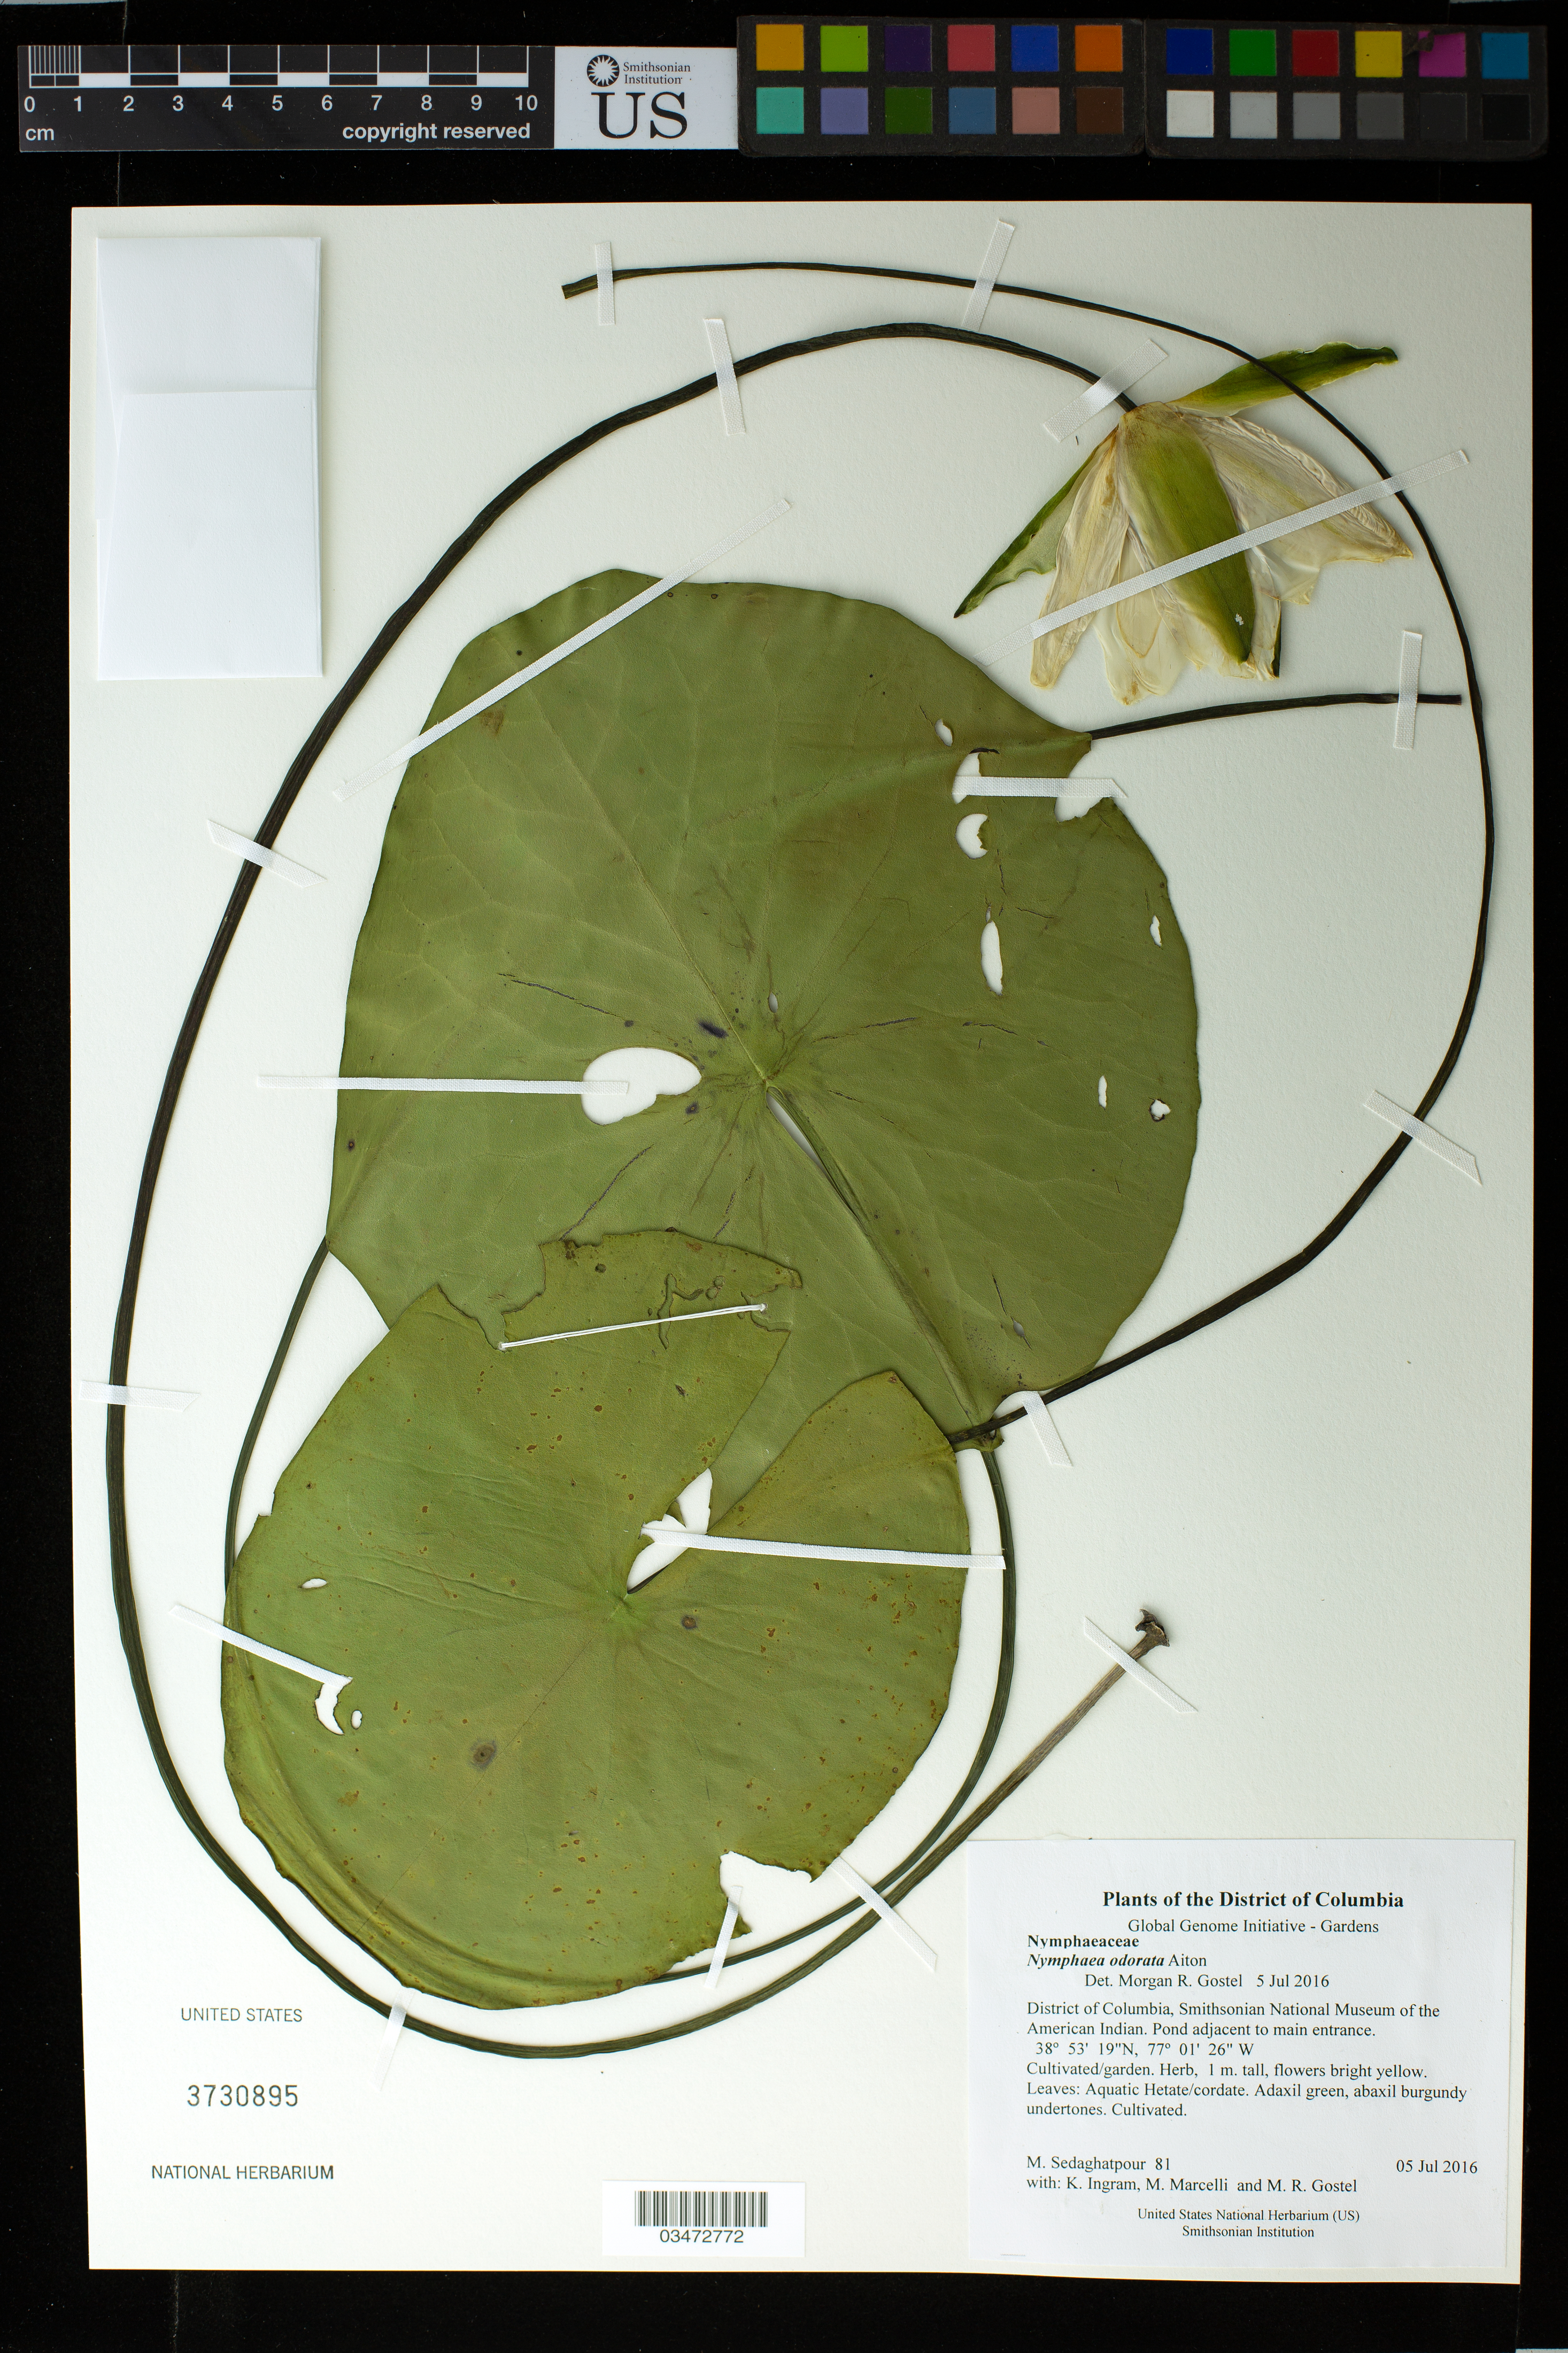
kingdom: Plantae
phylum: Tracheophyta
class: Magnoliopsida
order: Nymphaeales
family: Nymphaeaceae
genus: Nymphaea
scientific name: Nymphaea odorata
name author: Aiton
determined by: Gostel, Morgan R., (BRIT), Botanical Research Institute of Texas (UNITED STATES)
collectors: M. Sedaghatpour, K. S. Ingram, M. Marcelli & M. R. Gostel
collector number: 81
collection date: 2016-07-05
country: United States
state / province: District of Columbia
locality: Smithsonian National Museum of the American Indian. Pond adjacent to main entrance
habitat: Cultivated/garden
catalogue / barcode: US 3730895